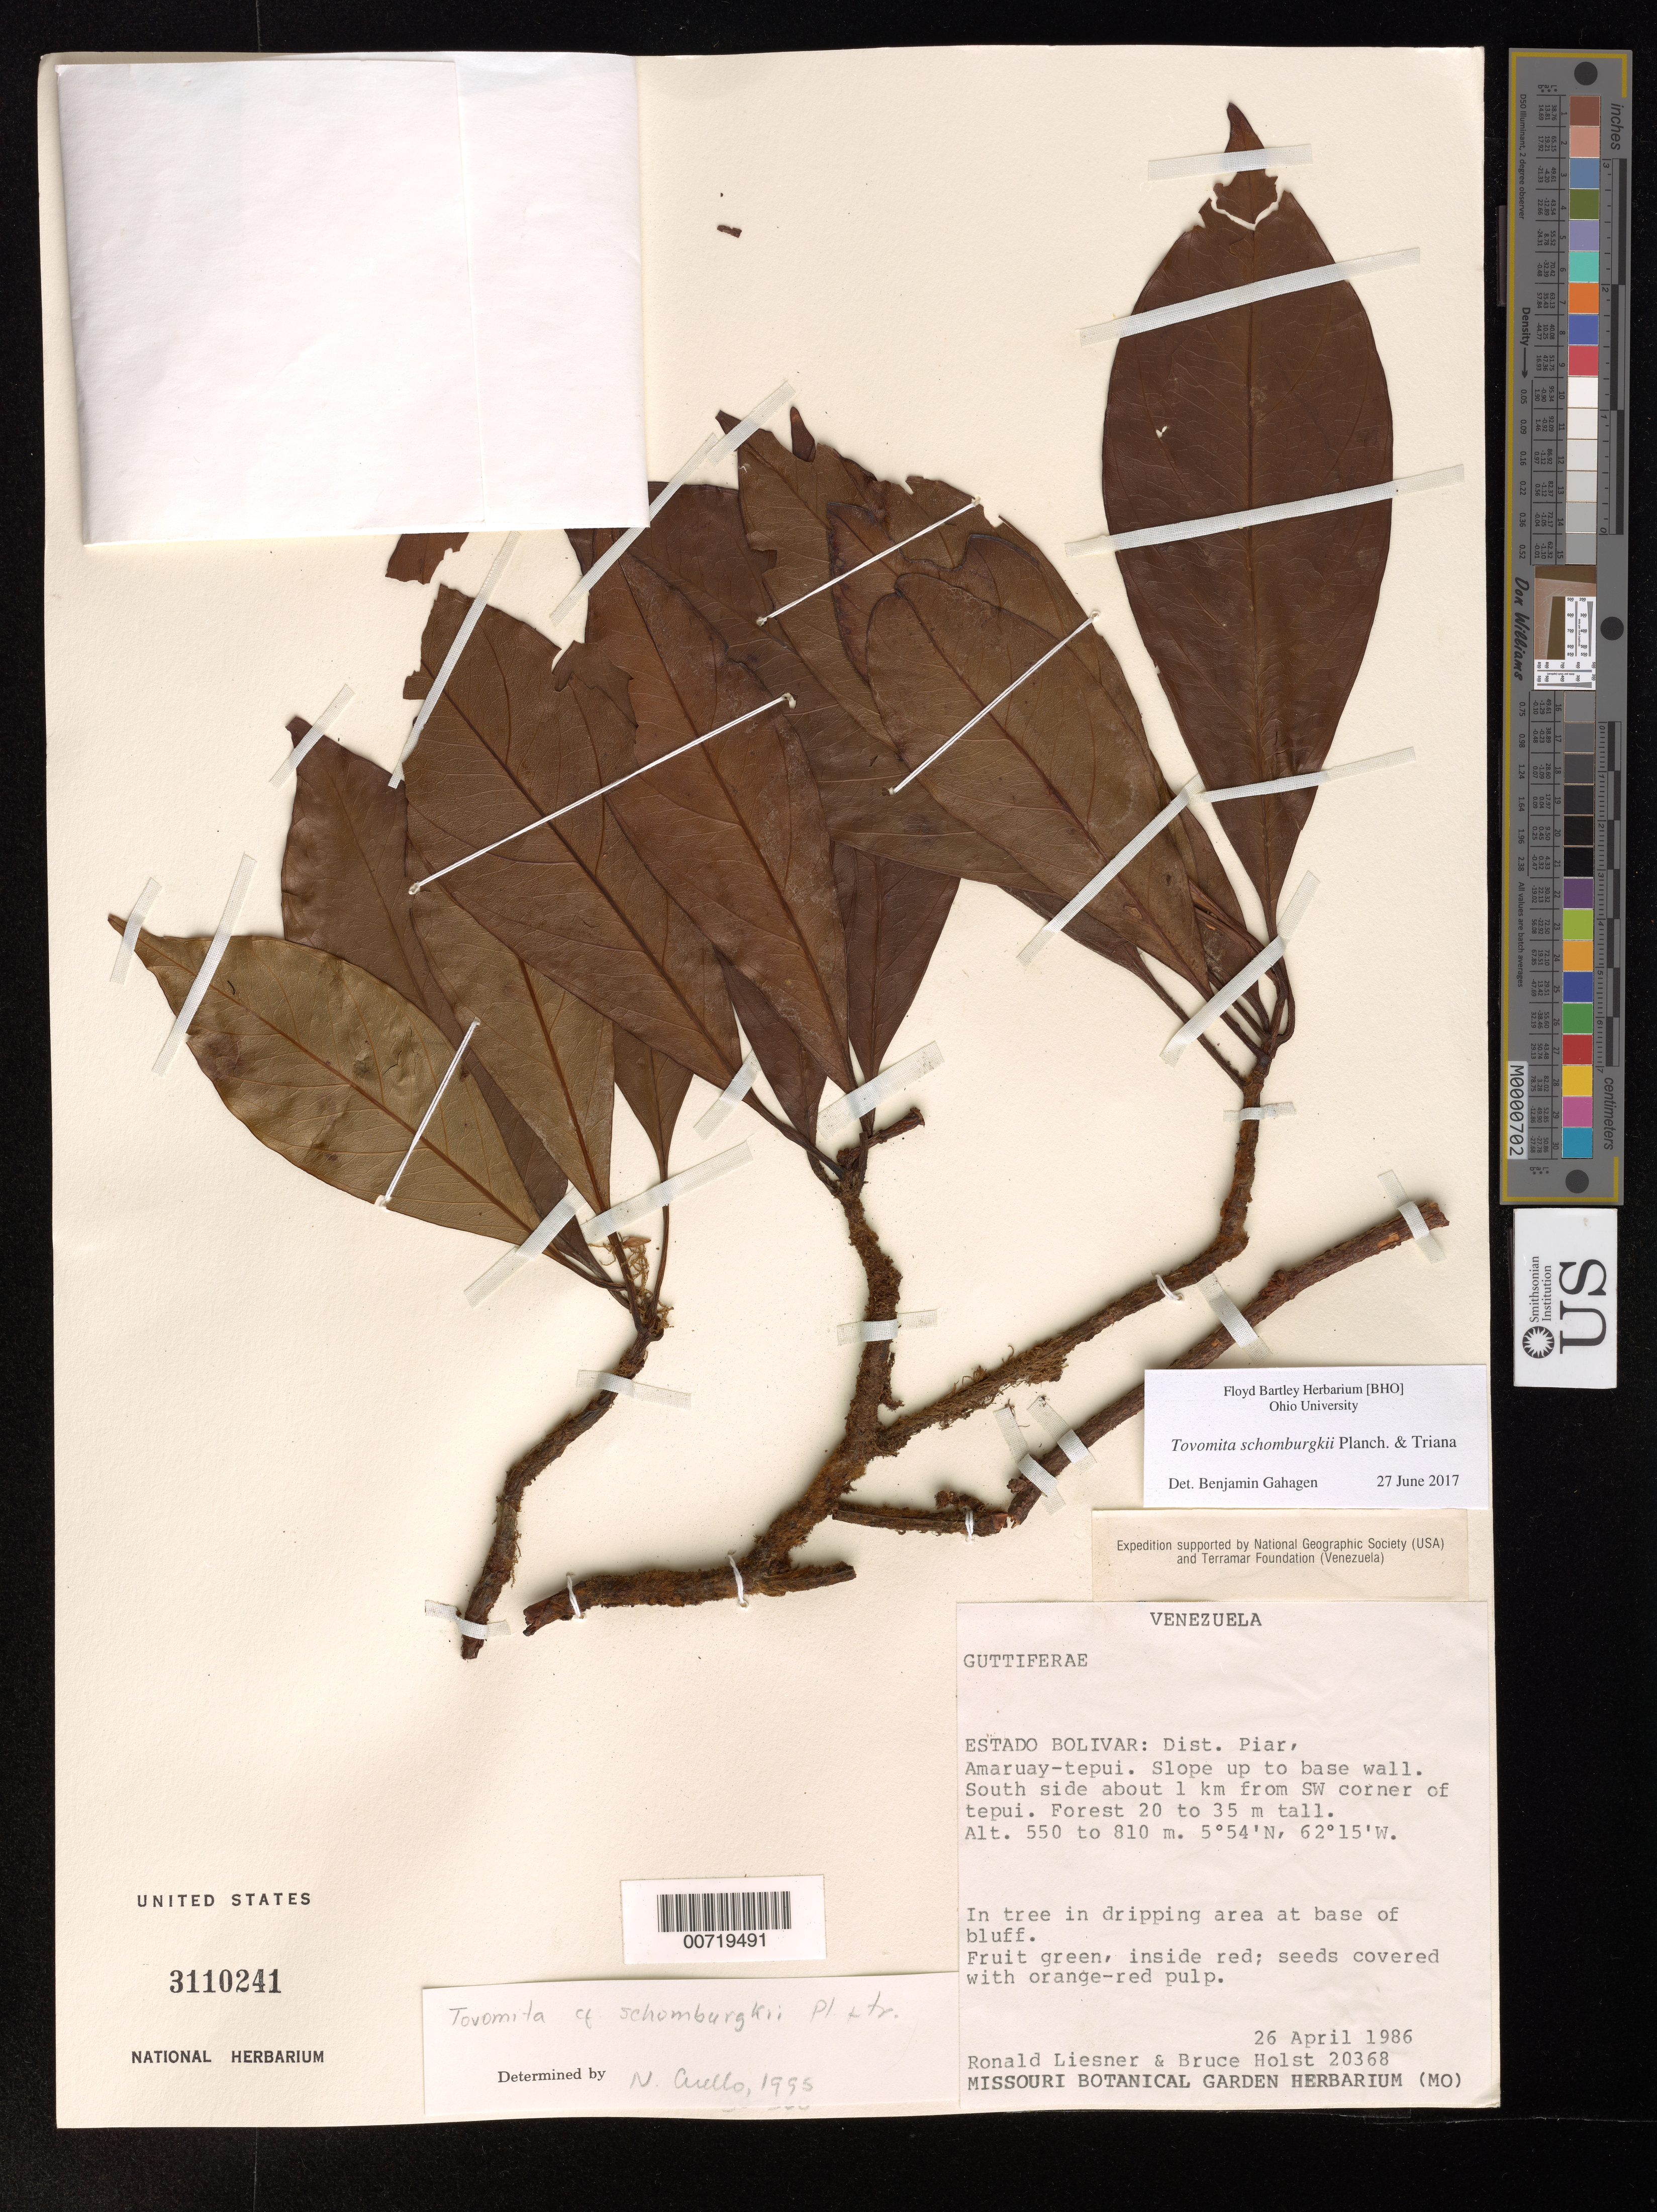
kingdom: Plantae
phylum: Tracheophyta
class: Magnoliopsida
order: Malpighiales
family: Clusiaceae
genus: Tovomita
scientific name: Tovomita schomburgkii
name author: Planch. & Triana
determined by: Cuello, Nidia L.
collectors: R. L. Liesner & B. Holst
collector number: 20368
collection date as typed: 26-Apr-86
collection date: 1986-04-26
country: Venezuela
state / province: Bolívar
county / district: Piar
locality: Amaruay-tepuí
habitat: Forest, in tree dripping area at base of bluff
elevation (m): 550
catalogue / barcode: US 3110241